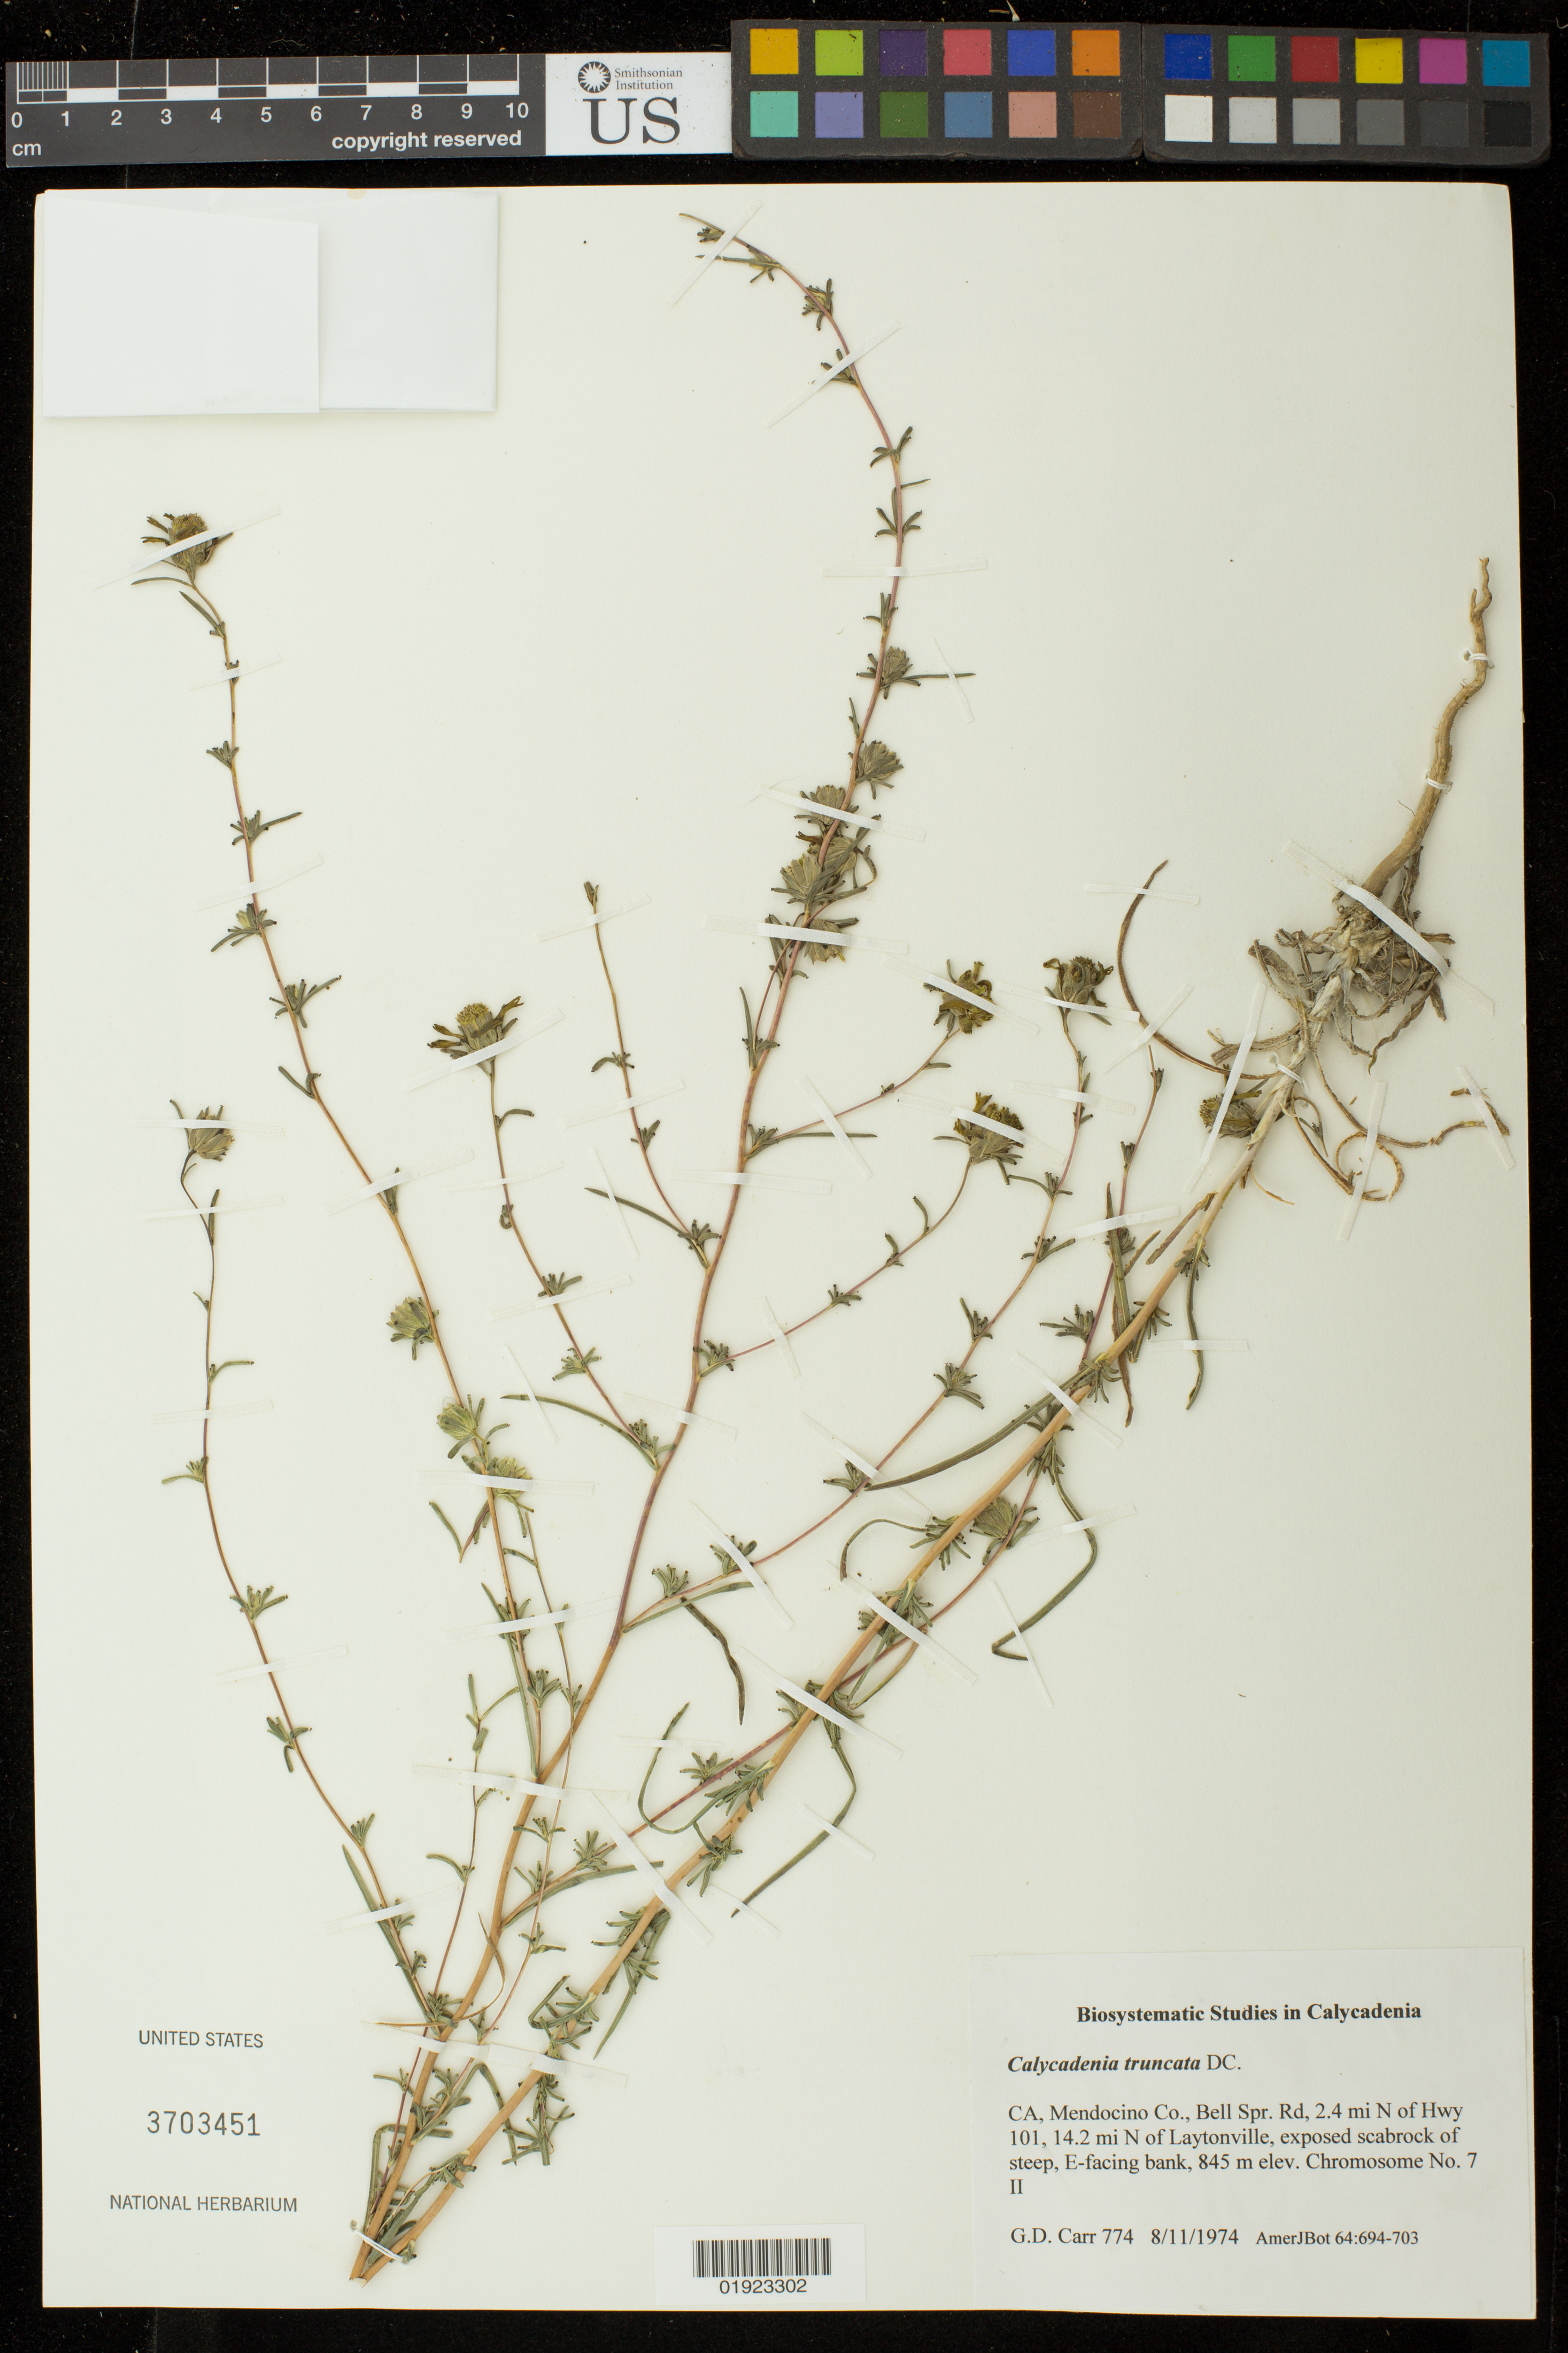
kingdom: Plantae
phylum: Tracheophyta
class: Magnoliopsida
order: Asterales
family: Asteraceae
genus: Calycadenia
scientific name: Calycadenia truncata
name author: DC.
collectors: G. D. Carr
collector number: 774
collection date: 1974-08-11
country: United States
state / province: California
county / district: Mendocino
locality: Bell Spr. Rd, 2.4 mi N of Hwy 101, 14.2 mi N of Laytonville.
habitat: Exposed scabrock of steep, E-facing bank.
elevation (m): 845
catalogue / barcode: US 3703451